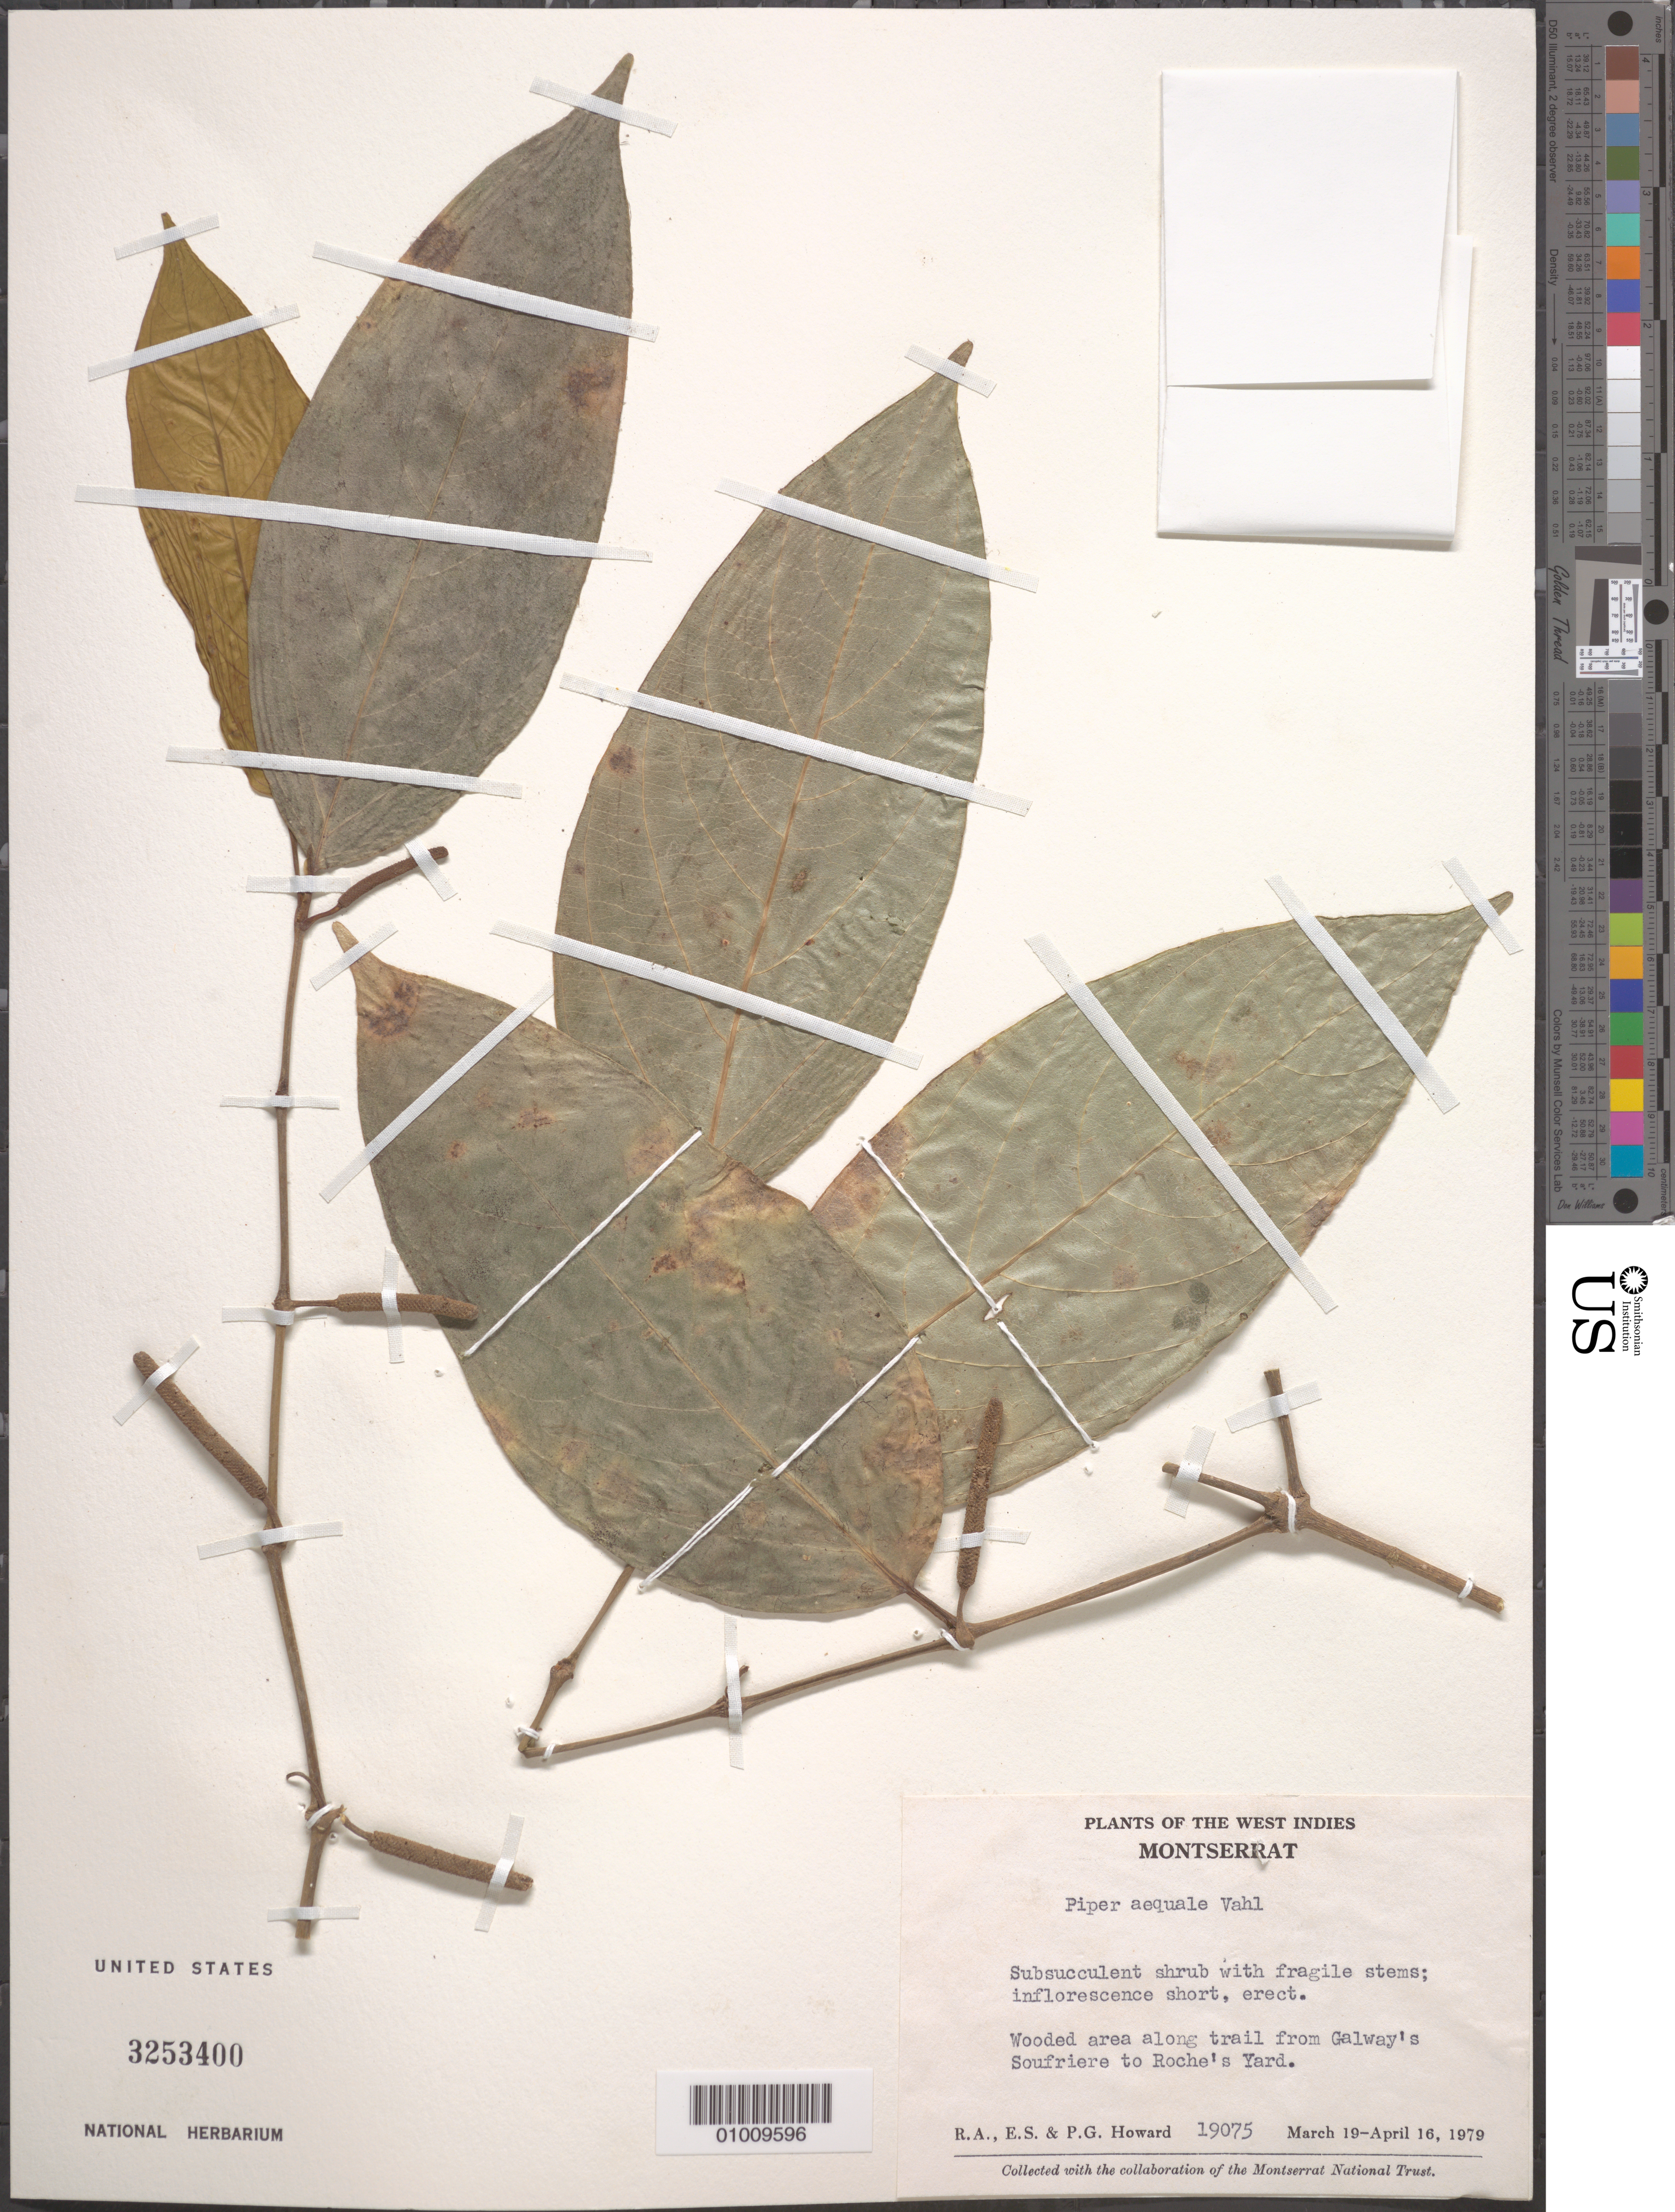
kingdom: Plantae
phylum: Tracheophyta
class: Magnoliopsida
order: Piperales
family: Piperaceae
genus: Piper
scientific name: Piper aequale var. aequale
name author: Vahl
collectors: E. S. Howard, P. Howard & R. A. Howard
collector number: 19075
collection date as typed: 19 Mar 1979 to 16 Apr 1979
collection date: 1979-03-19/1979-04-16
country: Montserrat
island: Montserrat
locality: wooded area along trail from Galway's Soufrier to Roche's Yard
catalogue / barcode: US 3253400